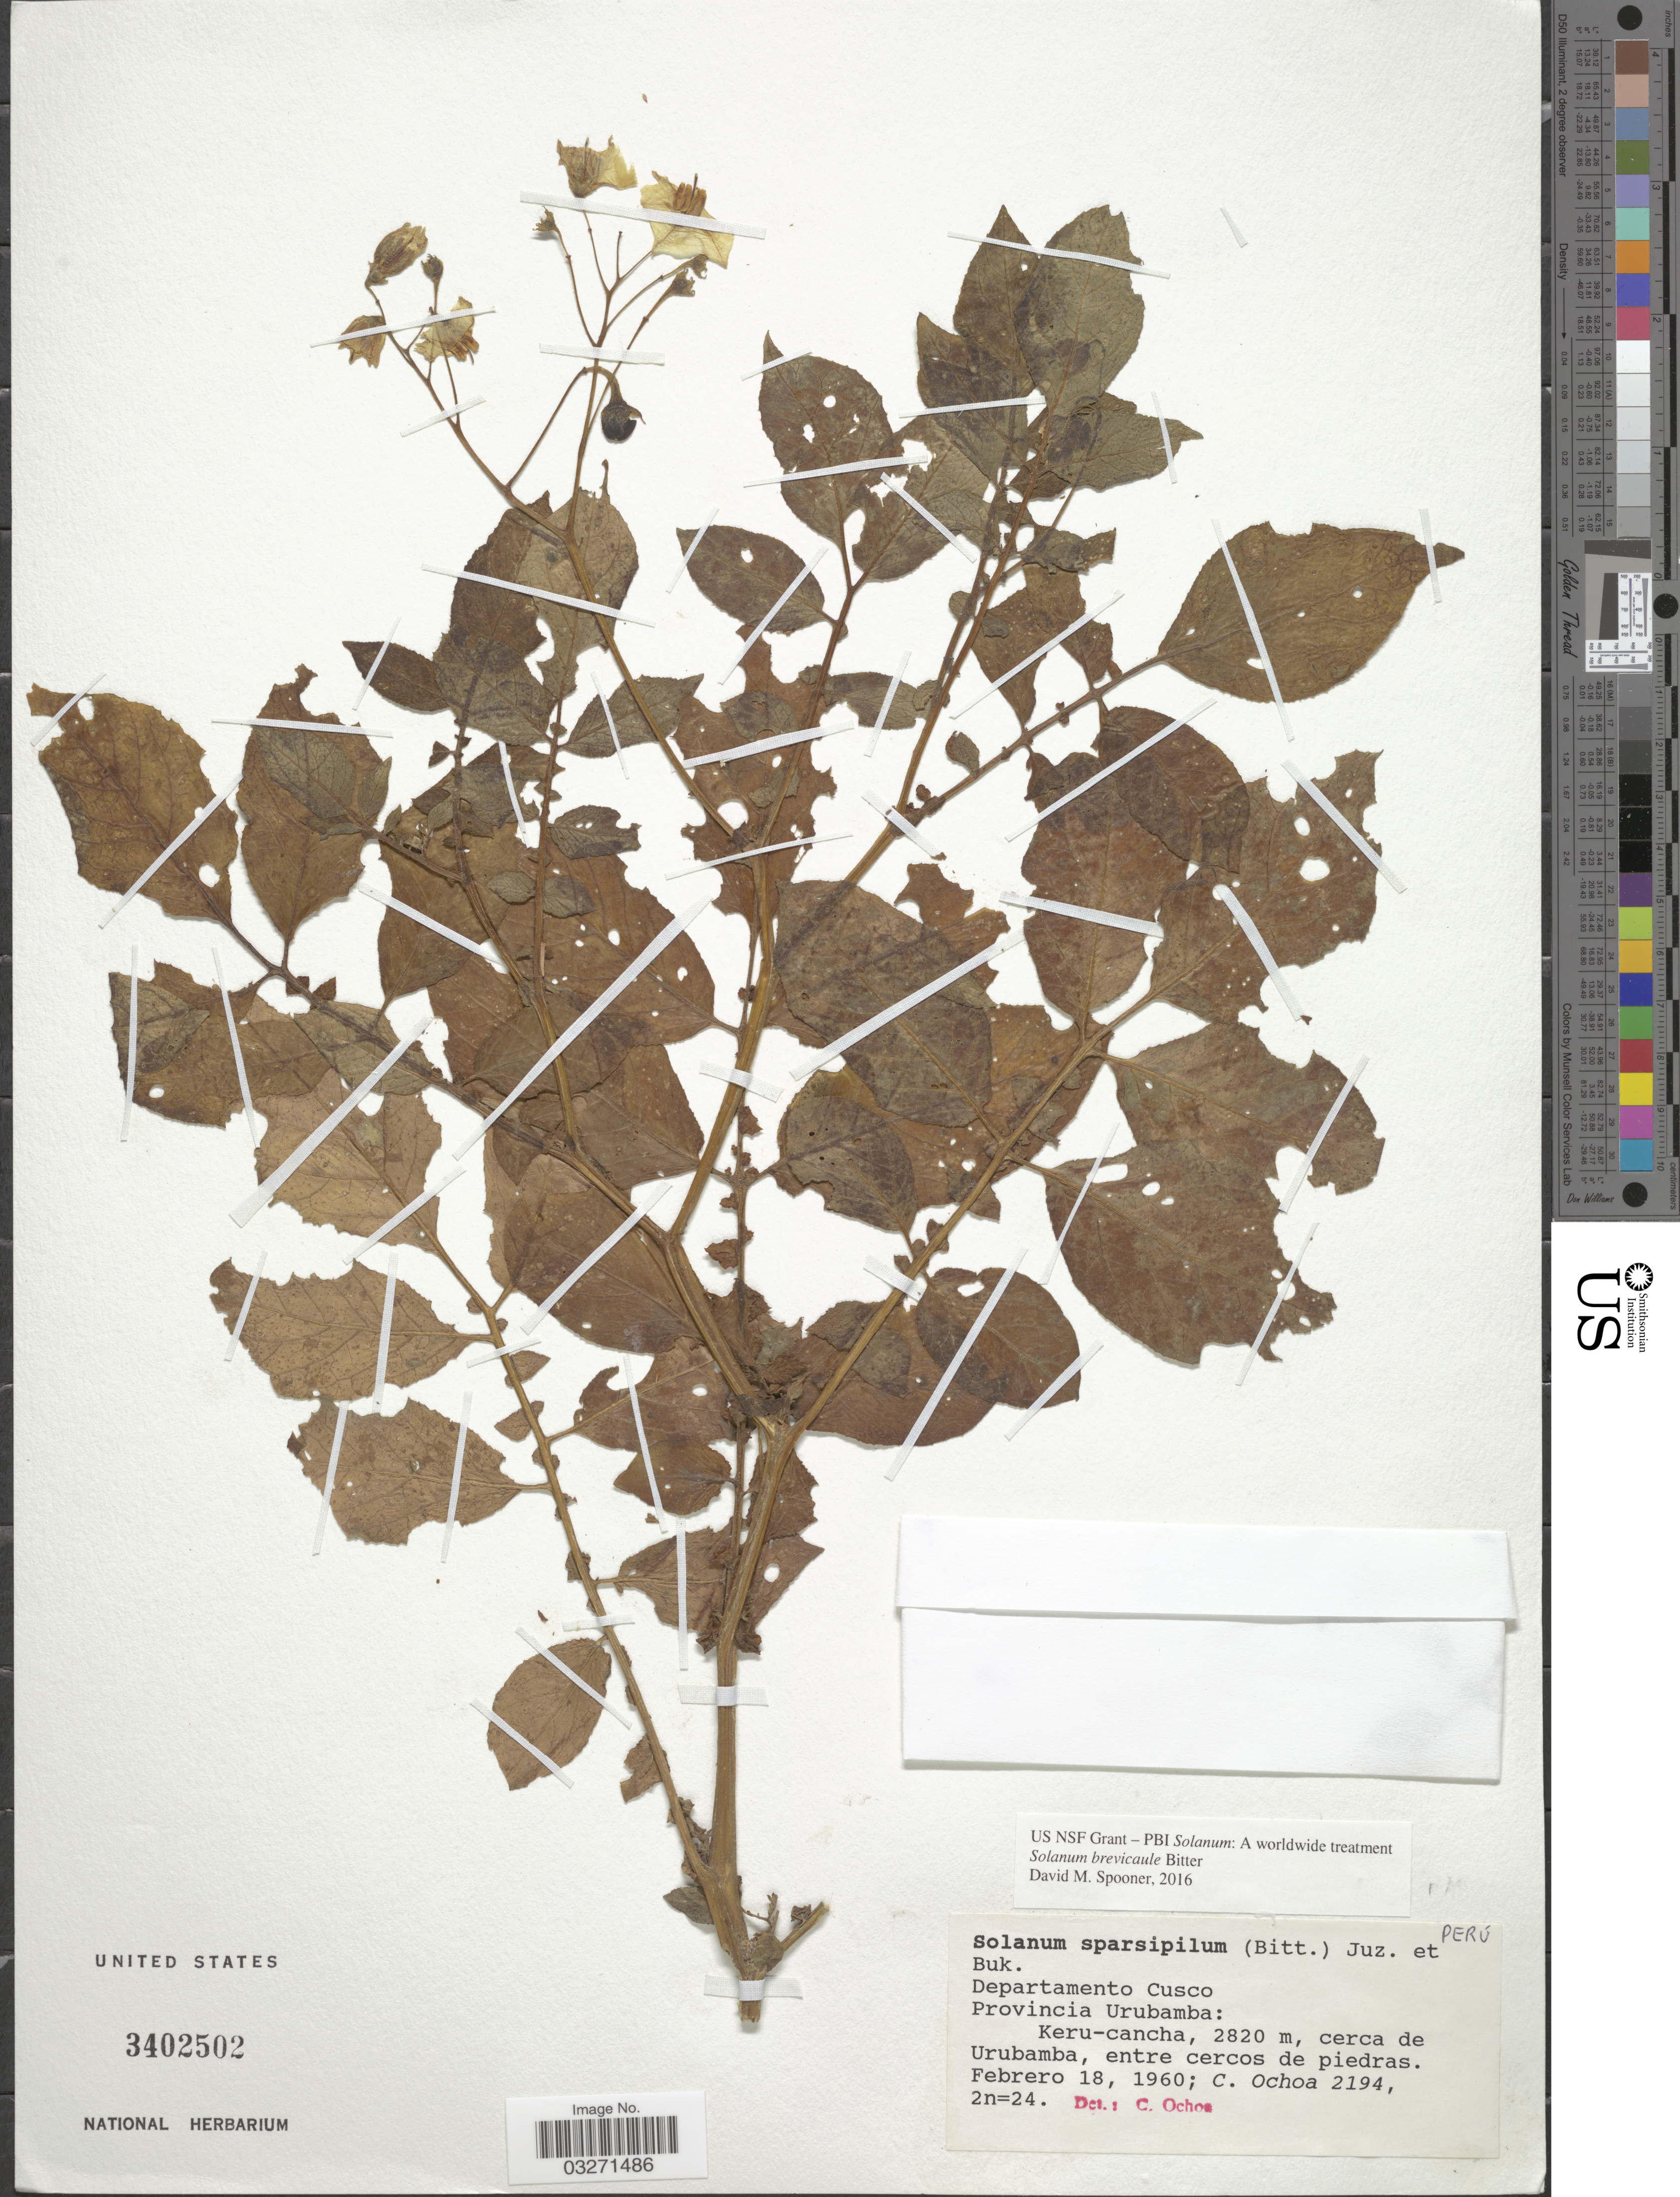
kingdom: Plantae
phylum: Tracheophyta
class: Magnoliopsida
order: Solanales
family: Solanaceae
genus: Solanum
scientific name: Solanum brevicaule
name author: Bitter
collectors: C. Ochoa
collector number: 2194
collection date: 1960-02-18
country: Peru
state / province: Cusco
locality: Departamento Cusco. Provincia Urubamba: Keru-cancha, cerca de Urubamba, entre cercos de piedras.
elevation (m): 2820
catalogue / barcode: US 3402502